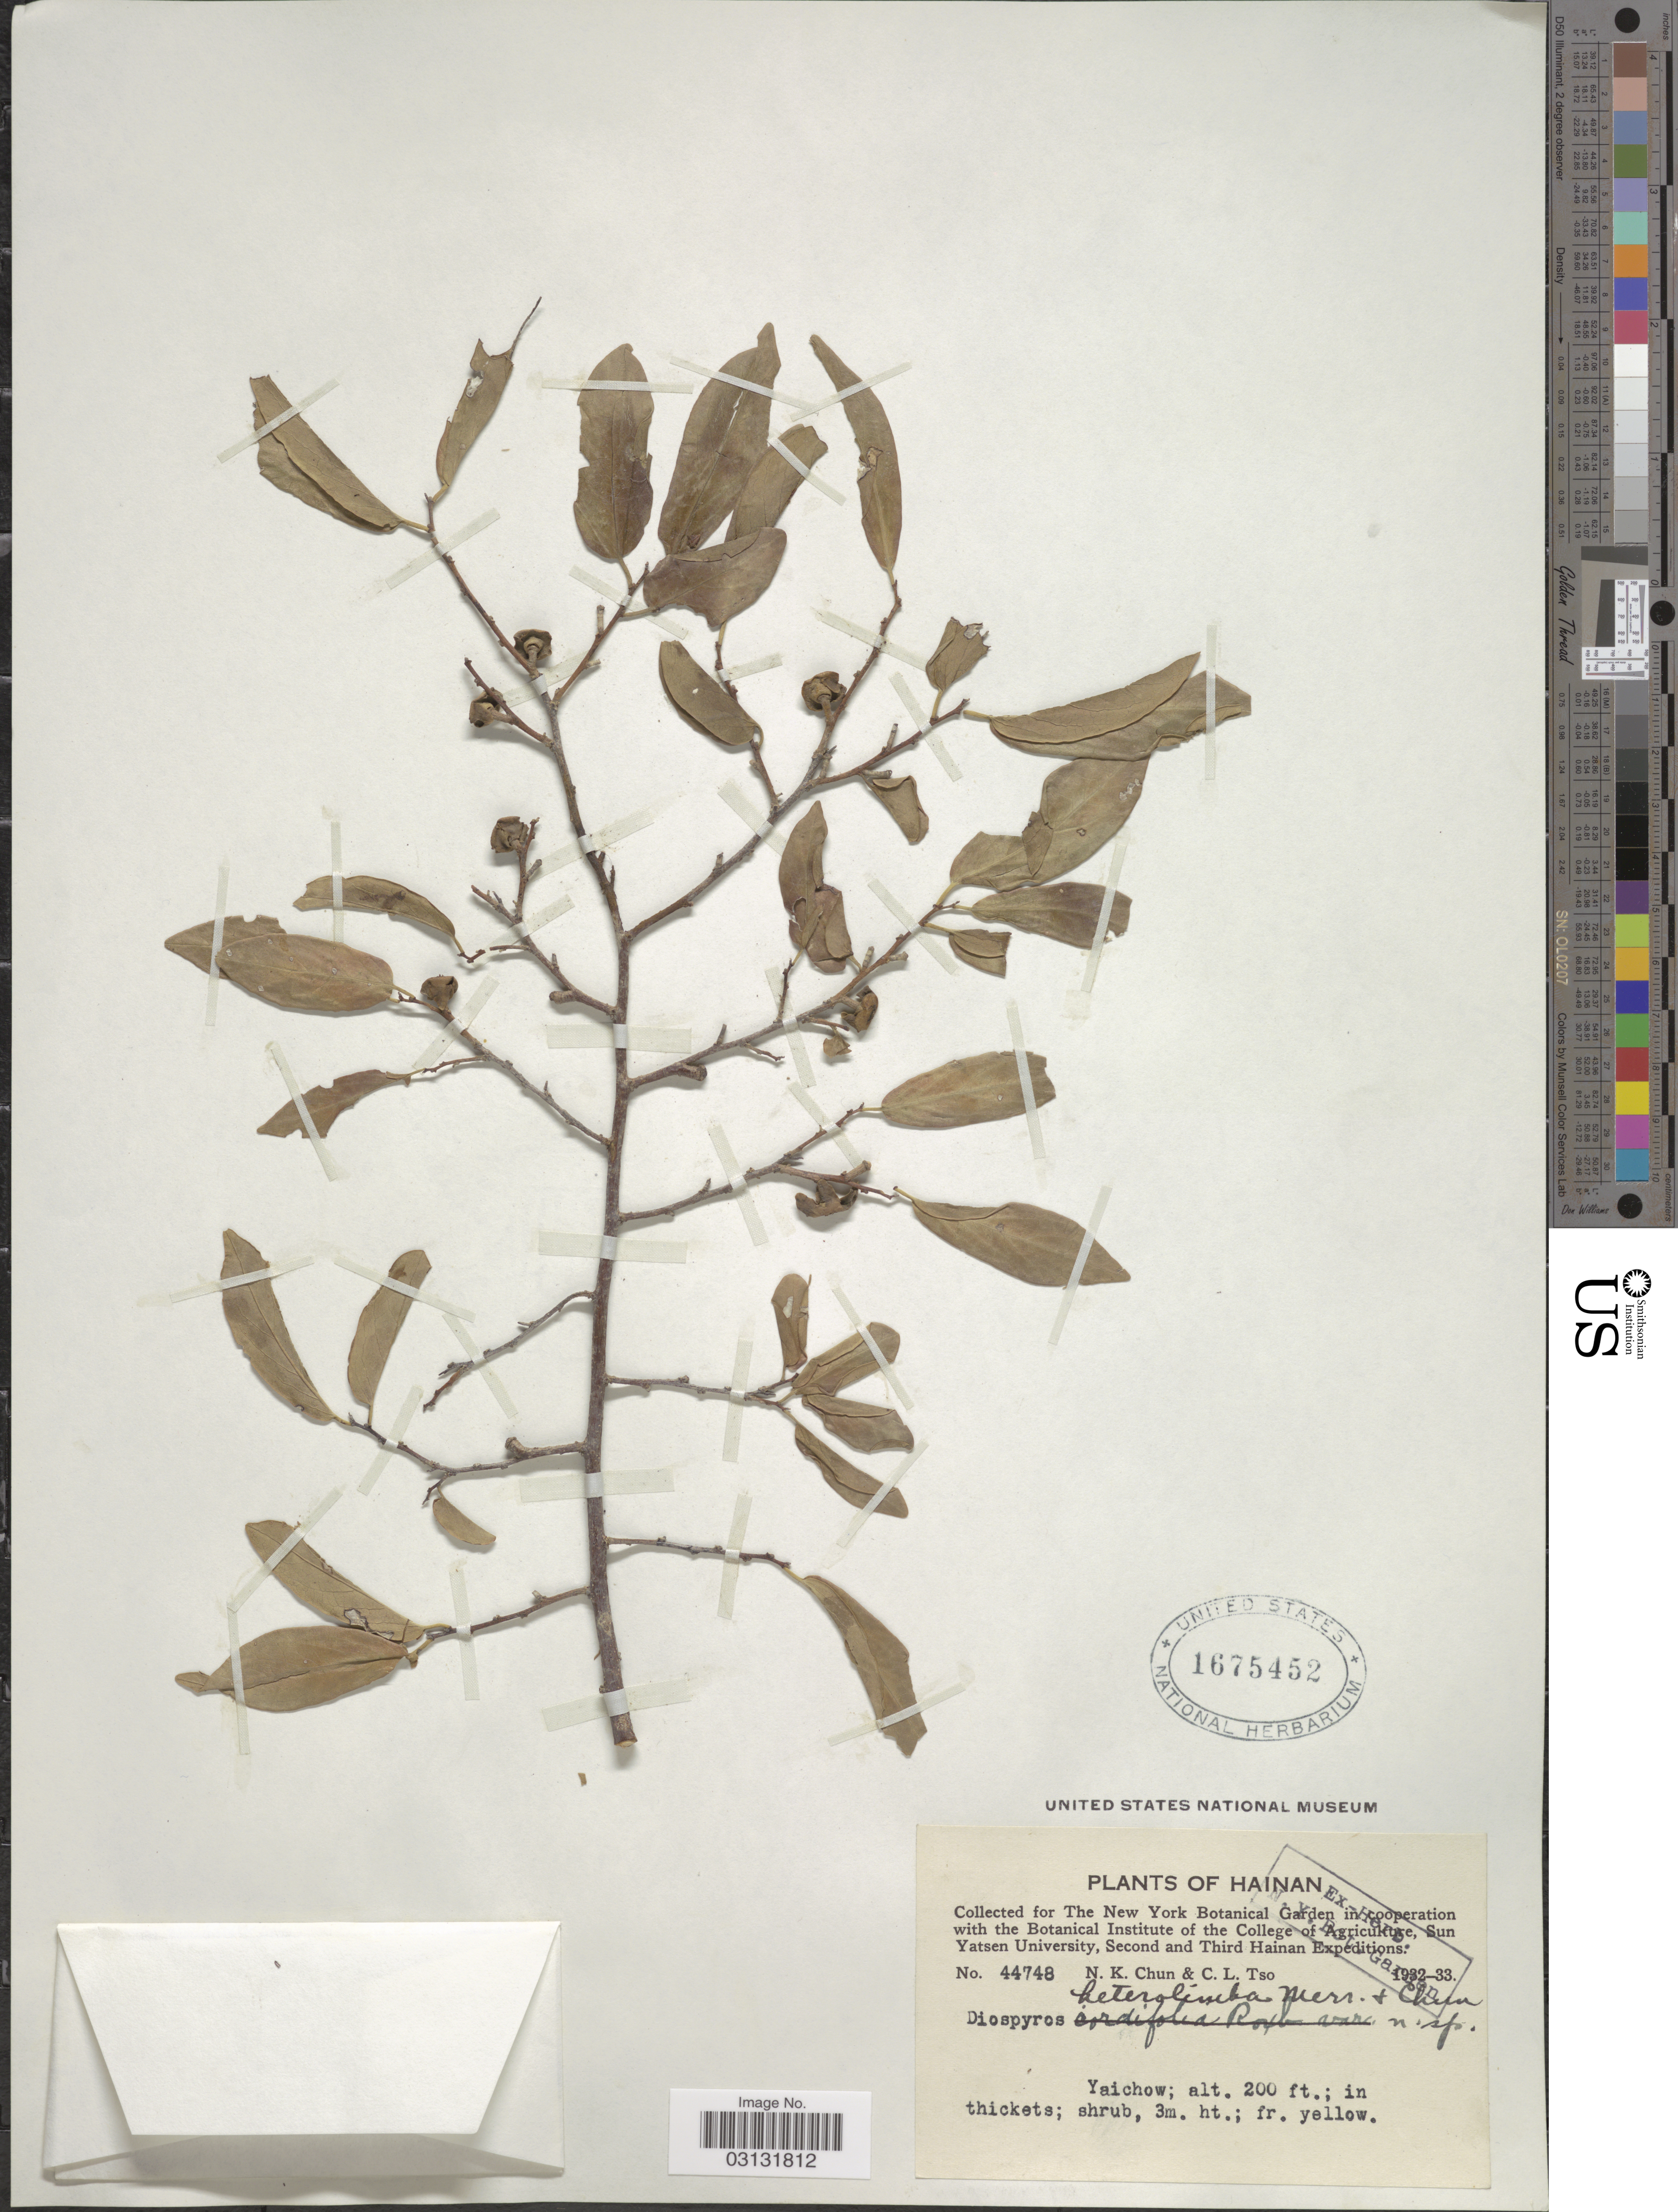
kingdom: Plantae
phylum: Tracheophyta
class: Magnoliopsida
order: Ericales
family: Ebenaceae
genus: Diospyros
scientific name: Diospyros heterolimba Merr. & Chun sp. nov. ined.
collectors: N. K. Chun & C. Tso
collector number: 44748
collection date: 1932/1933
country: China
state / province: Hainan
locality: Yaichow.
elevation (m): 61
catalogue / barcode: US 1675452